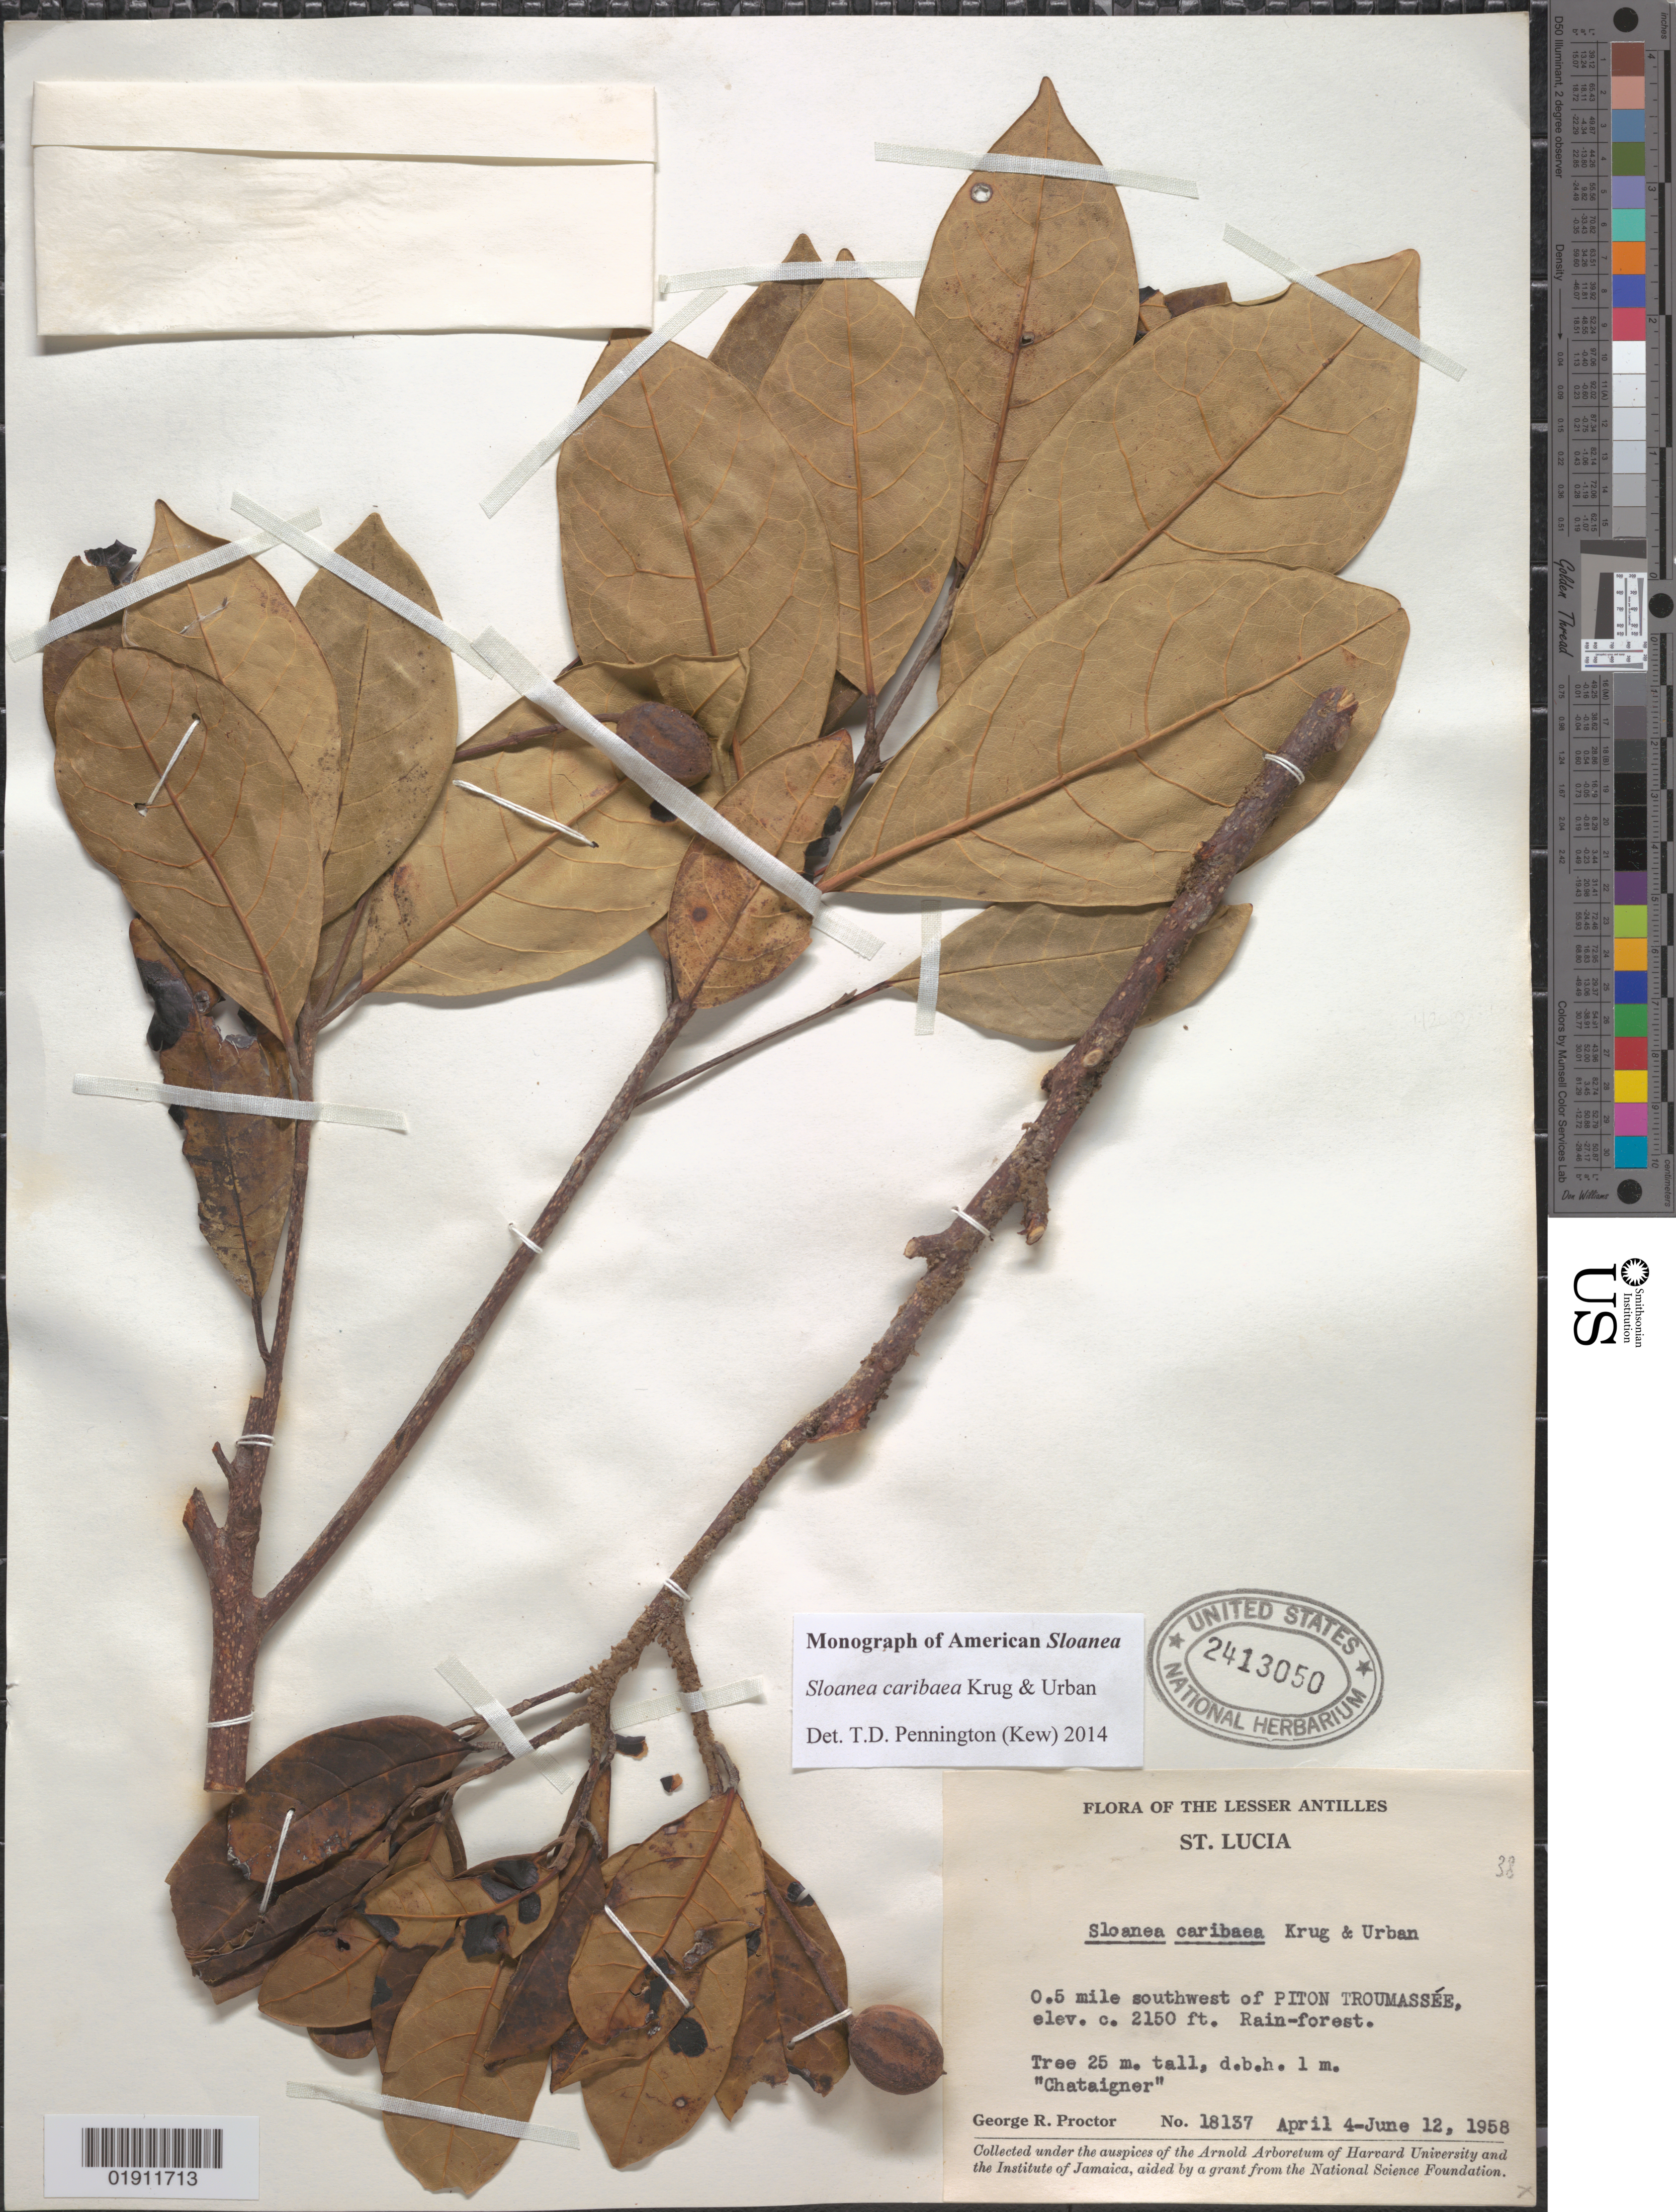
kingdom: Plantae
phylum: Tracheophyta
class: Magnoliopsida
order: Oxalidales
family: Elaeocarpaceae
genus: Sloanea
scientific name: Sloanea caribaea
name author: Krug & Urb. in Duss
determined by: Pennington, T. D., (K)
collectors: G. R. Proctor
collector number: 18137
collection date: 1958-04-04/1958-06-12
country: St. Lucia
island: Saint Lucia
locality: Piton Troumassée, 0.5 mile SW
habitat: Rain forest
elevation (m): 655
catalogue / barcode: US 2413050